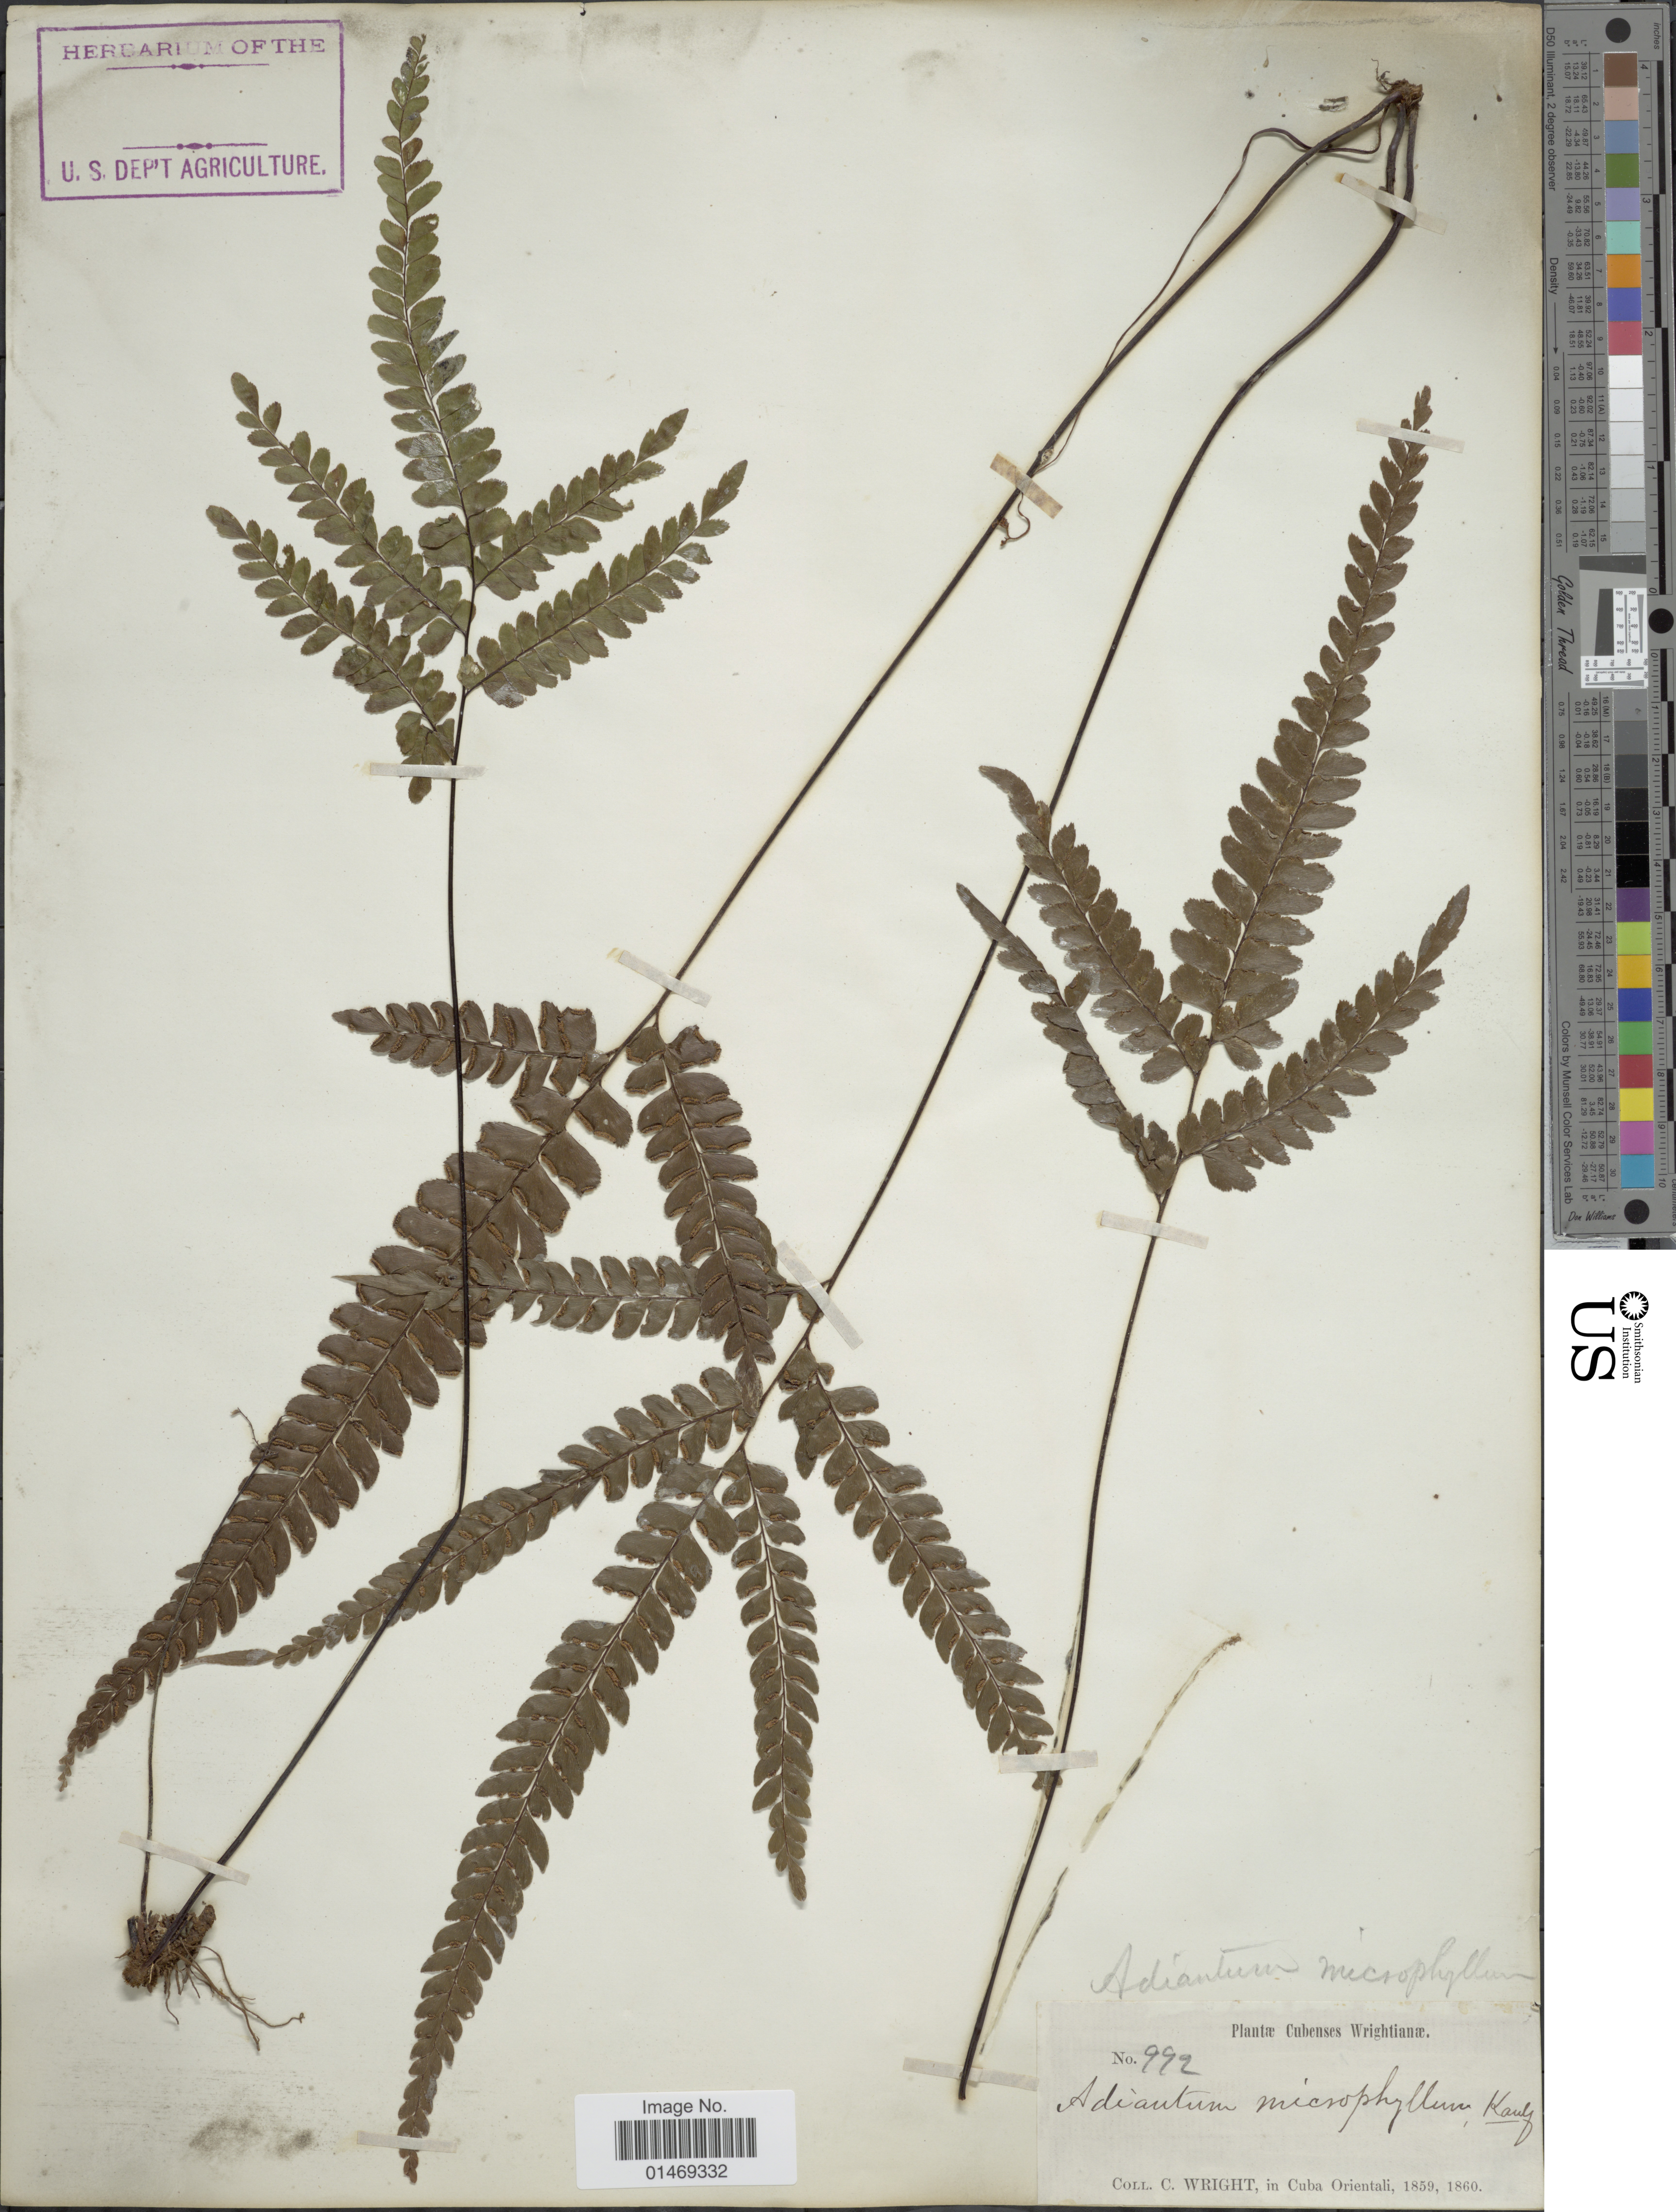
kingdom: Plantae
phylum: Tracheophyta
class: Polypodiopsida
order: Polypodiales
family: Pteridaceae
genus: Adiantum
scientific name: Adiantum pyramidale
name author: (L.) Willd.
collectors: C. Wright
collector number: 992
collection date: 1859/1860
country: Cuba